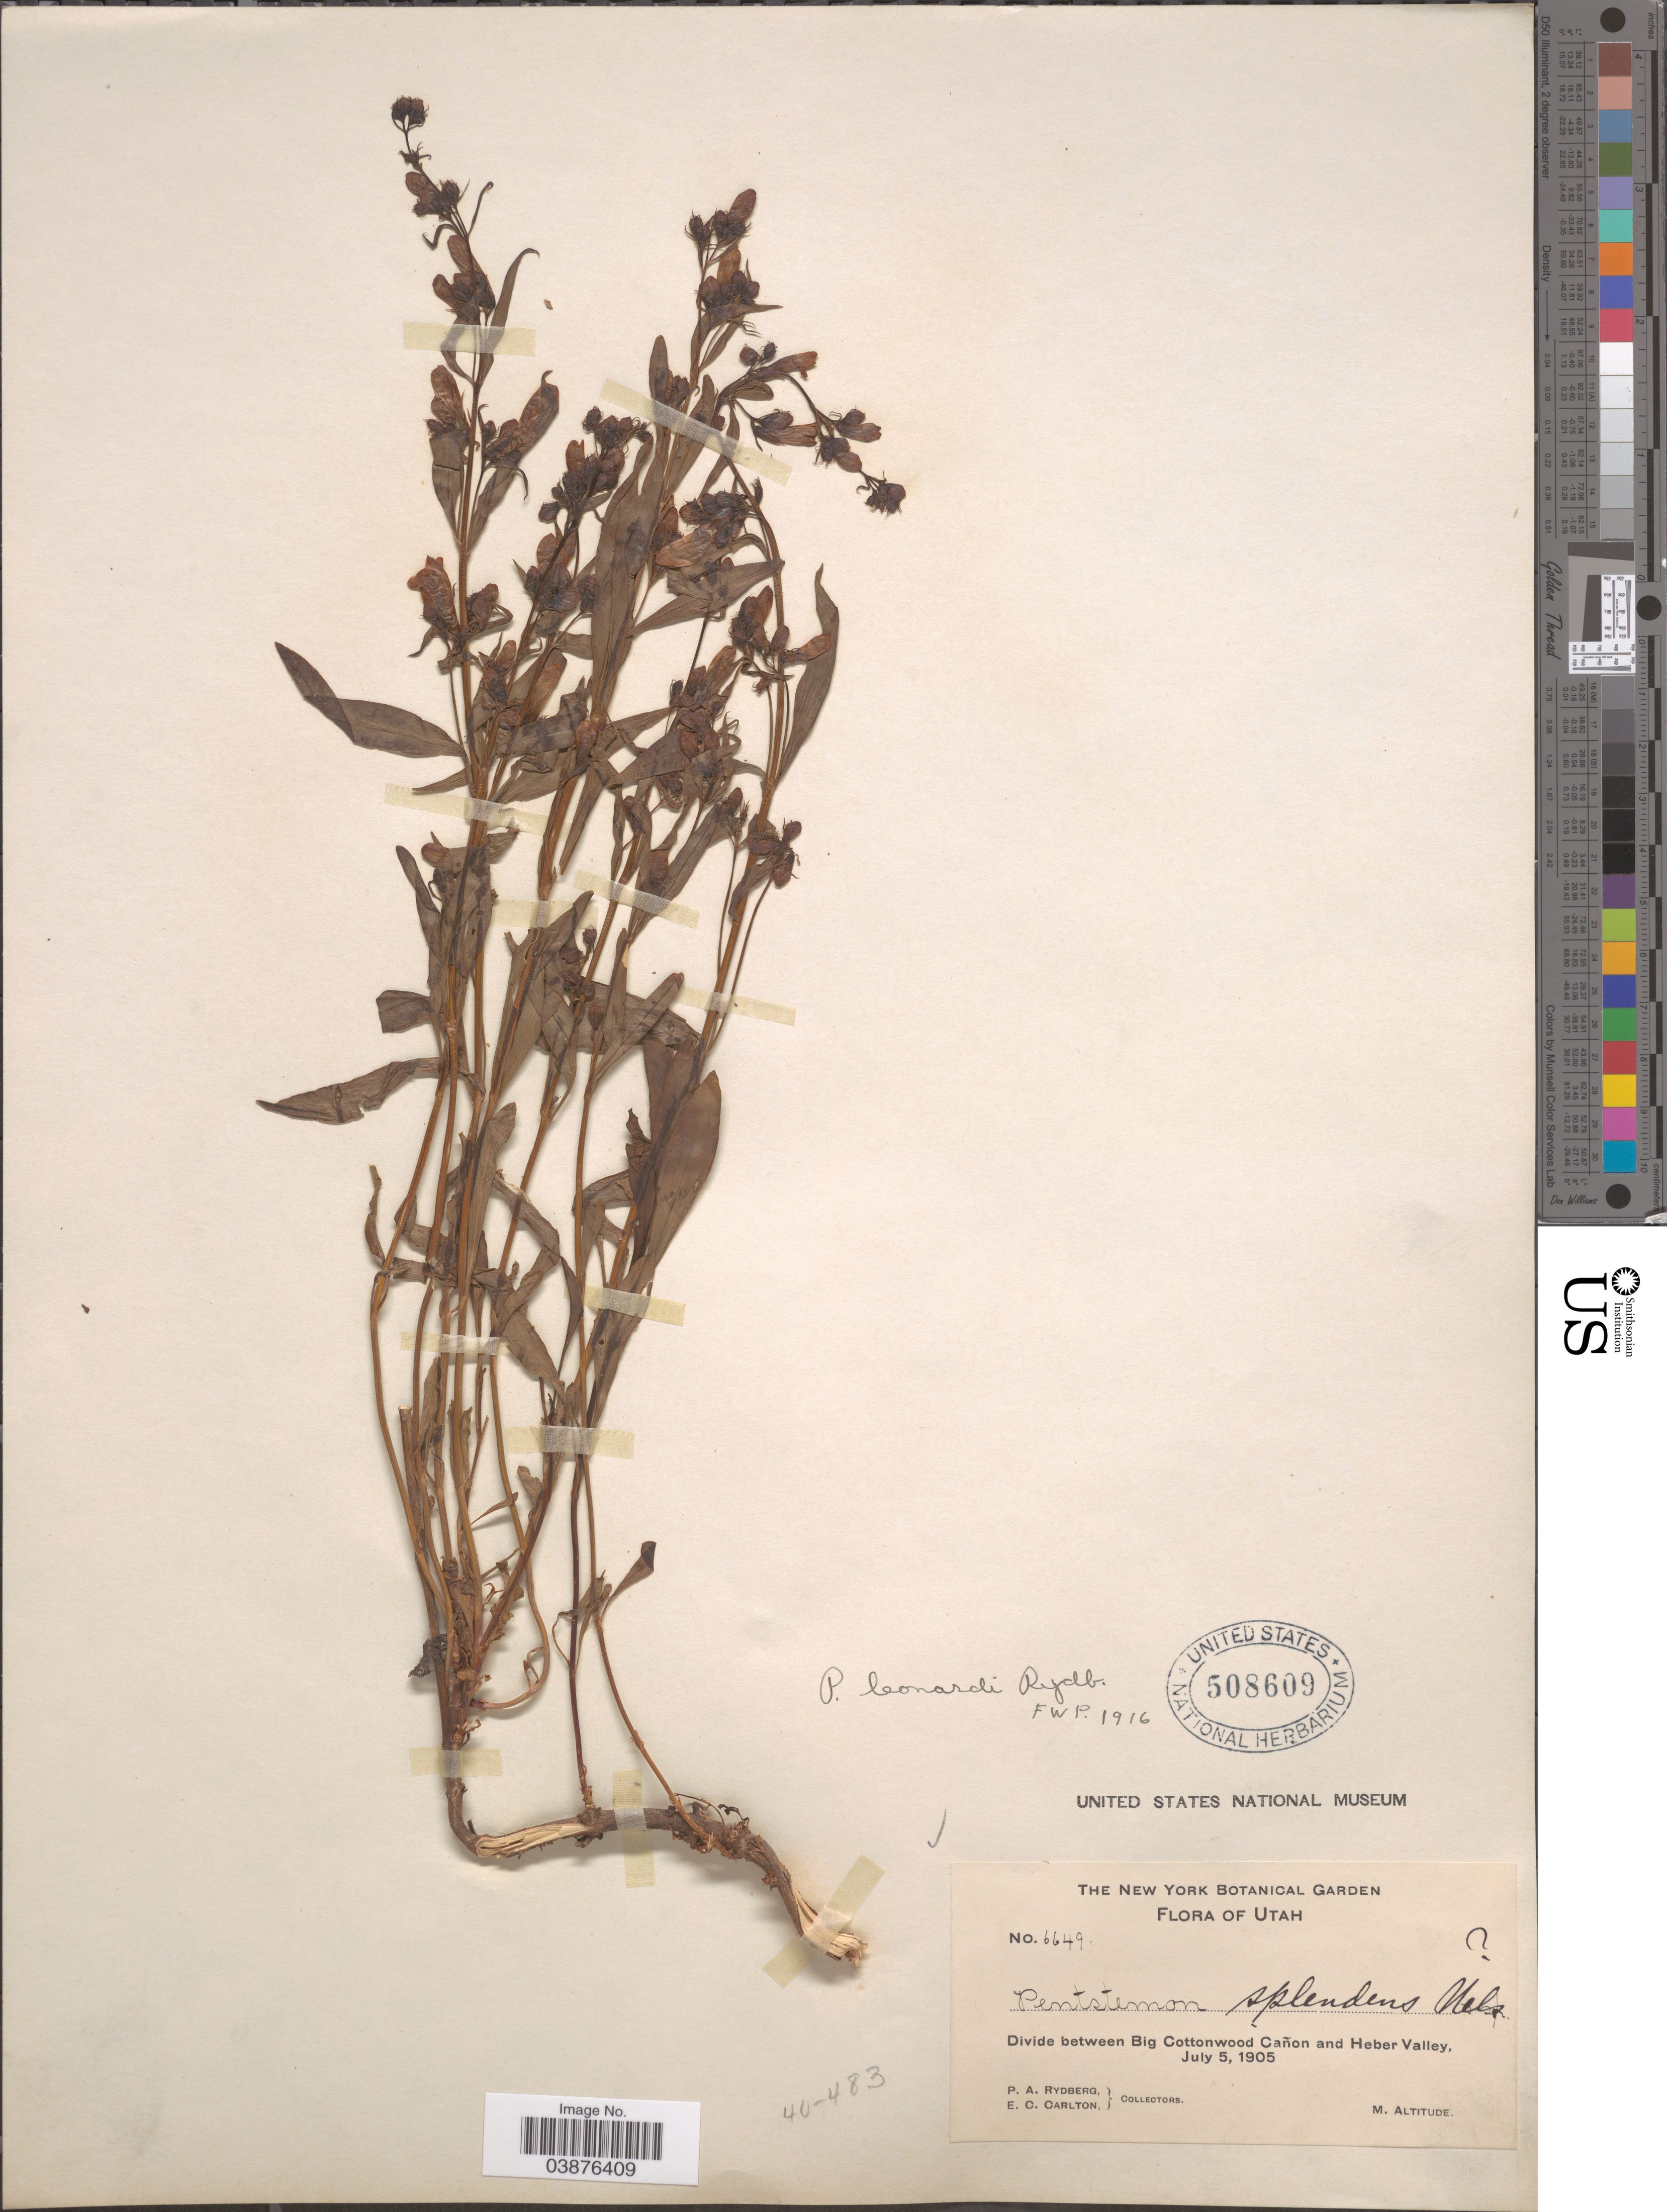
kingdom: Plantae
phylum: Tracheophyta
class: Magnoliopsida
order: Lamiales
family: Plantaginaceae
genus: Penstemon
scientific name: Penstemon leonardii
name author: Rydb.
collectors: P. A. Rydberg & E. Carlton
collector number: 6649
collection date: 1905-07-05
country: United States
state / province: Utah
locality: Divide between Big Cottonwood Cañon and Heber Valley.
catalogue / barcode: US 508609